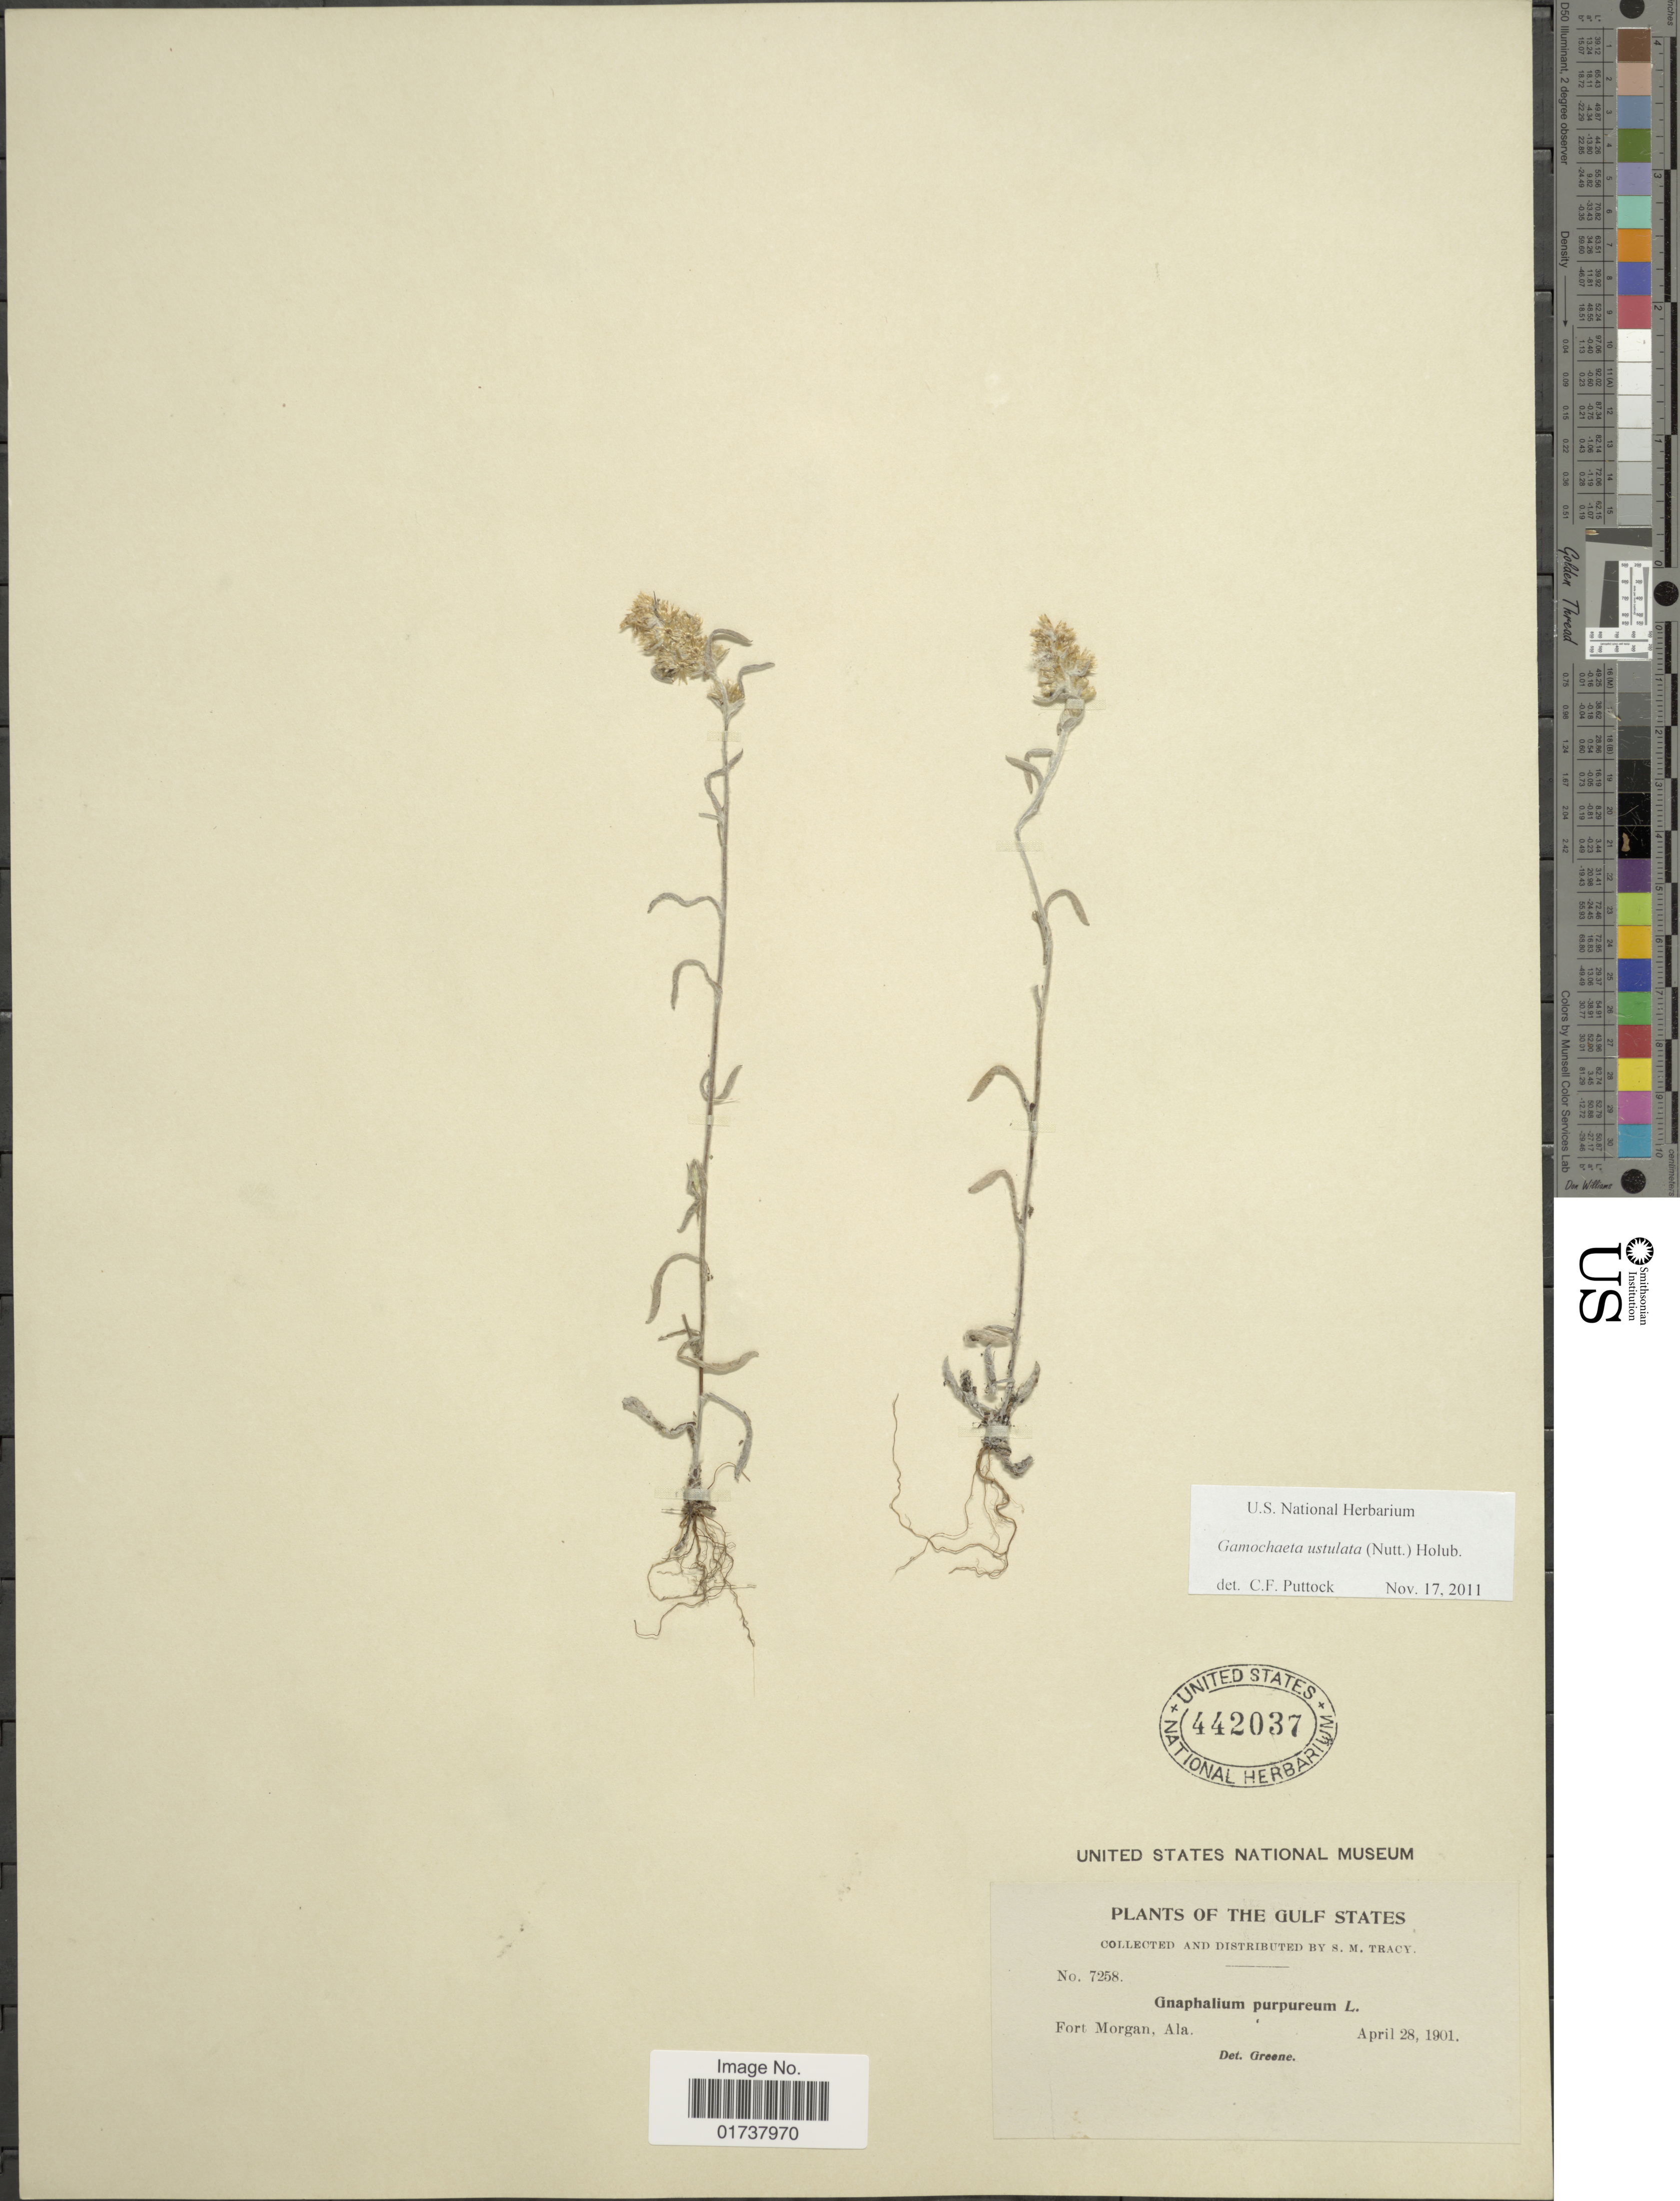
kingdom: Plantae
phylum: Tracheophyta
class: Magnoliopsida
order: Asterales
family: Asteraceae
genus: Gamochaeta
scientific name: Gamochaeta purpurea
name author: (L.) Cabrera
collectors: S. M. Tracy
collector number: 7258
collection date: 1901-04-28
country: United States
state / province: Alabama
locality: Fort Morgan, Ala., The Gulf States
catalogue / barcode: US 442037